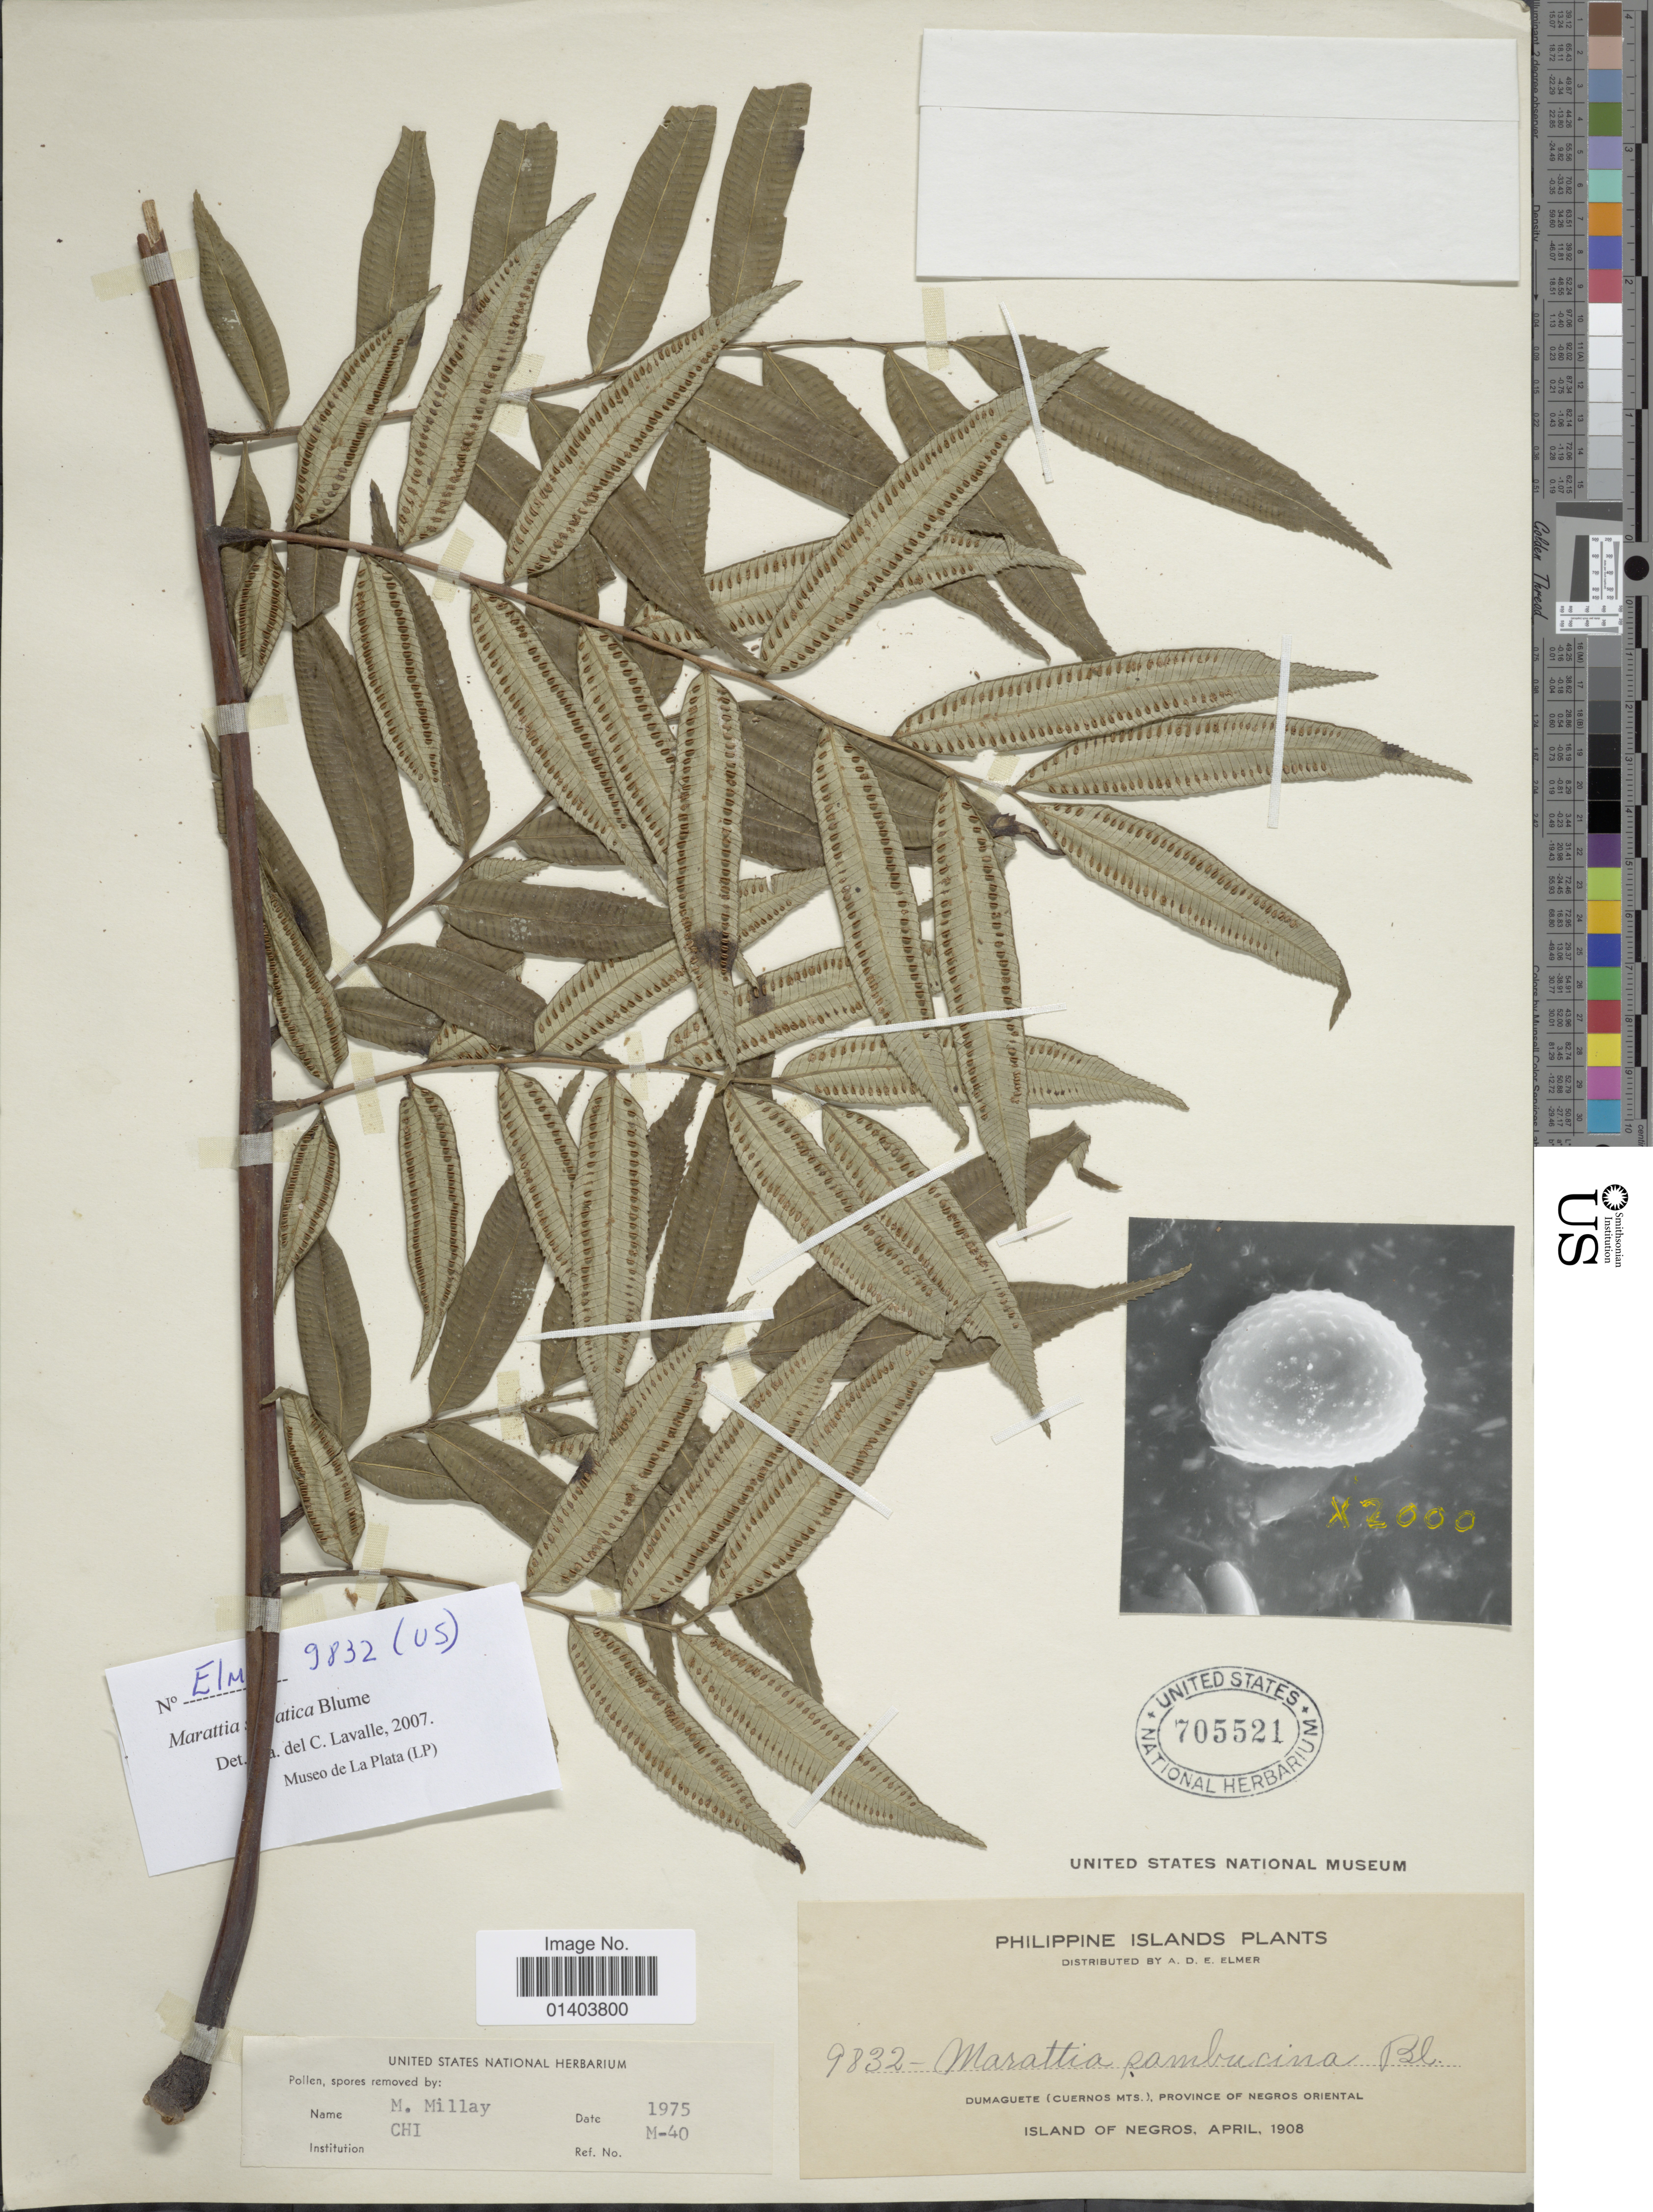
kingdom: Plantae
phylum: Tracheophyta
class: Polypodiopsida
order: Marattiales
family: Marattiaceae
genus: Ptisana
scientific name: Ptisana sambucina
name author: (Blume) Murdock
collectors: A. D. E. Elmer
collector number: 9832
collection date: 1908-04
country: Philippines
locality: Dumaguete (Cuernos Mts), Province of Negros Orienta), Island of Negros,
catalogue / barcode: US 705521